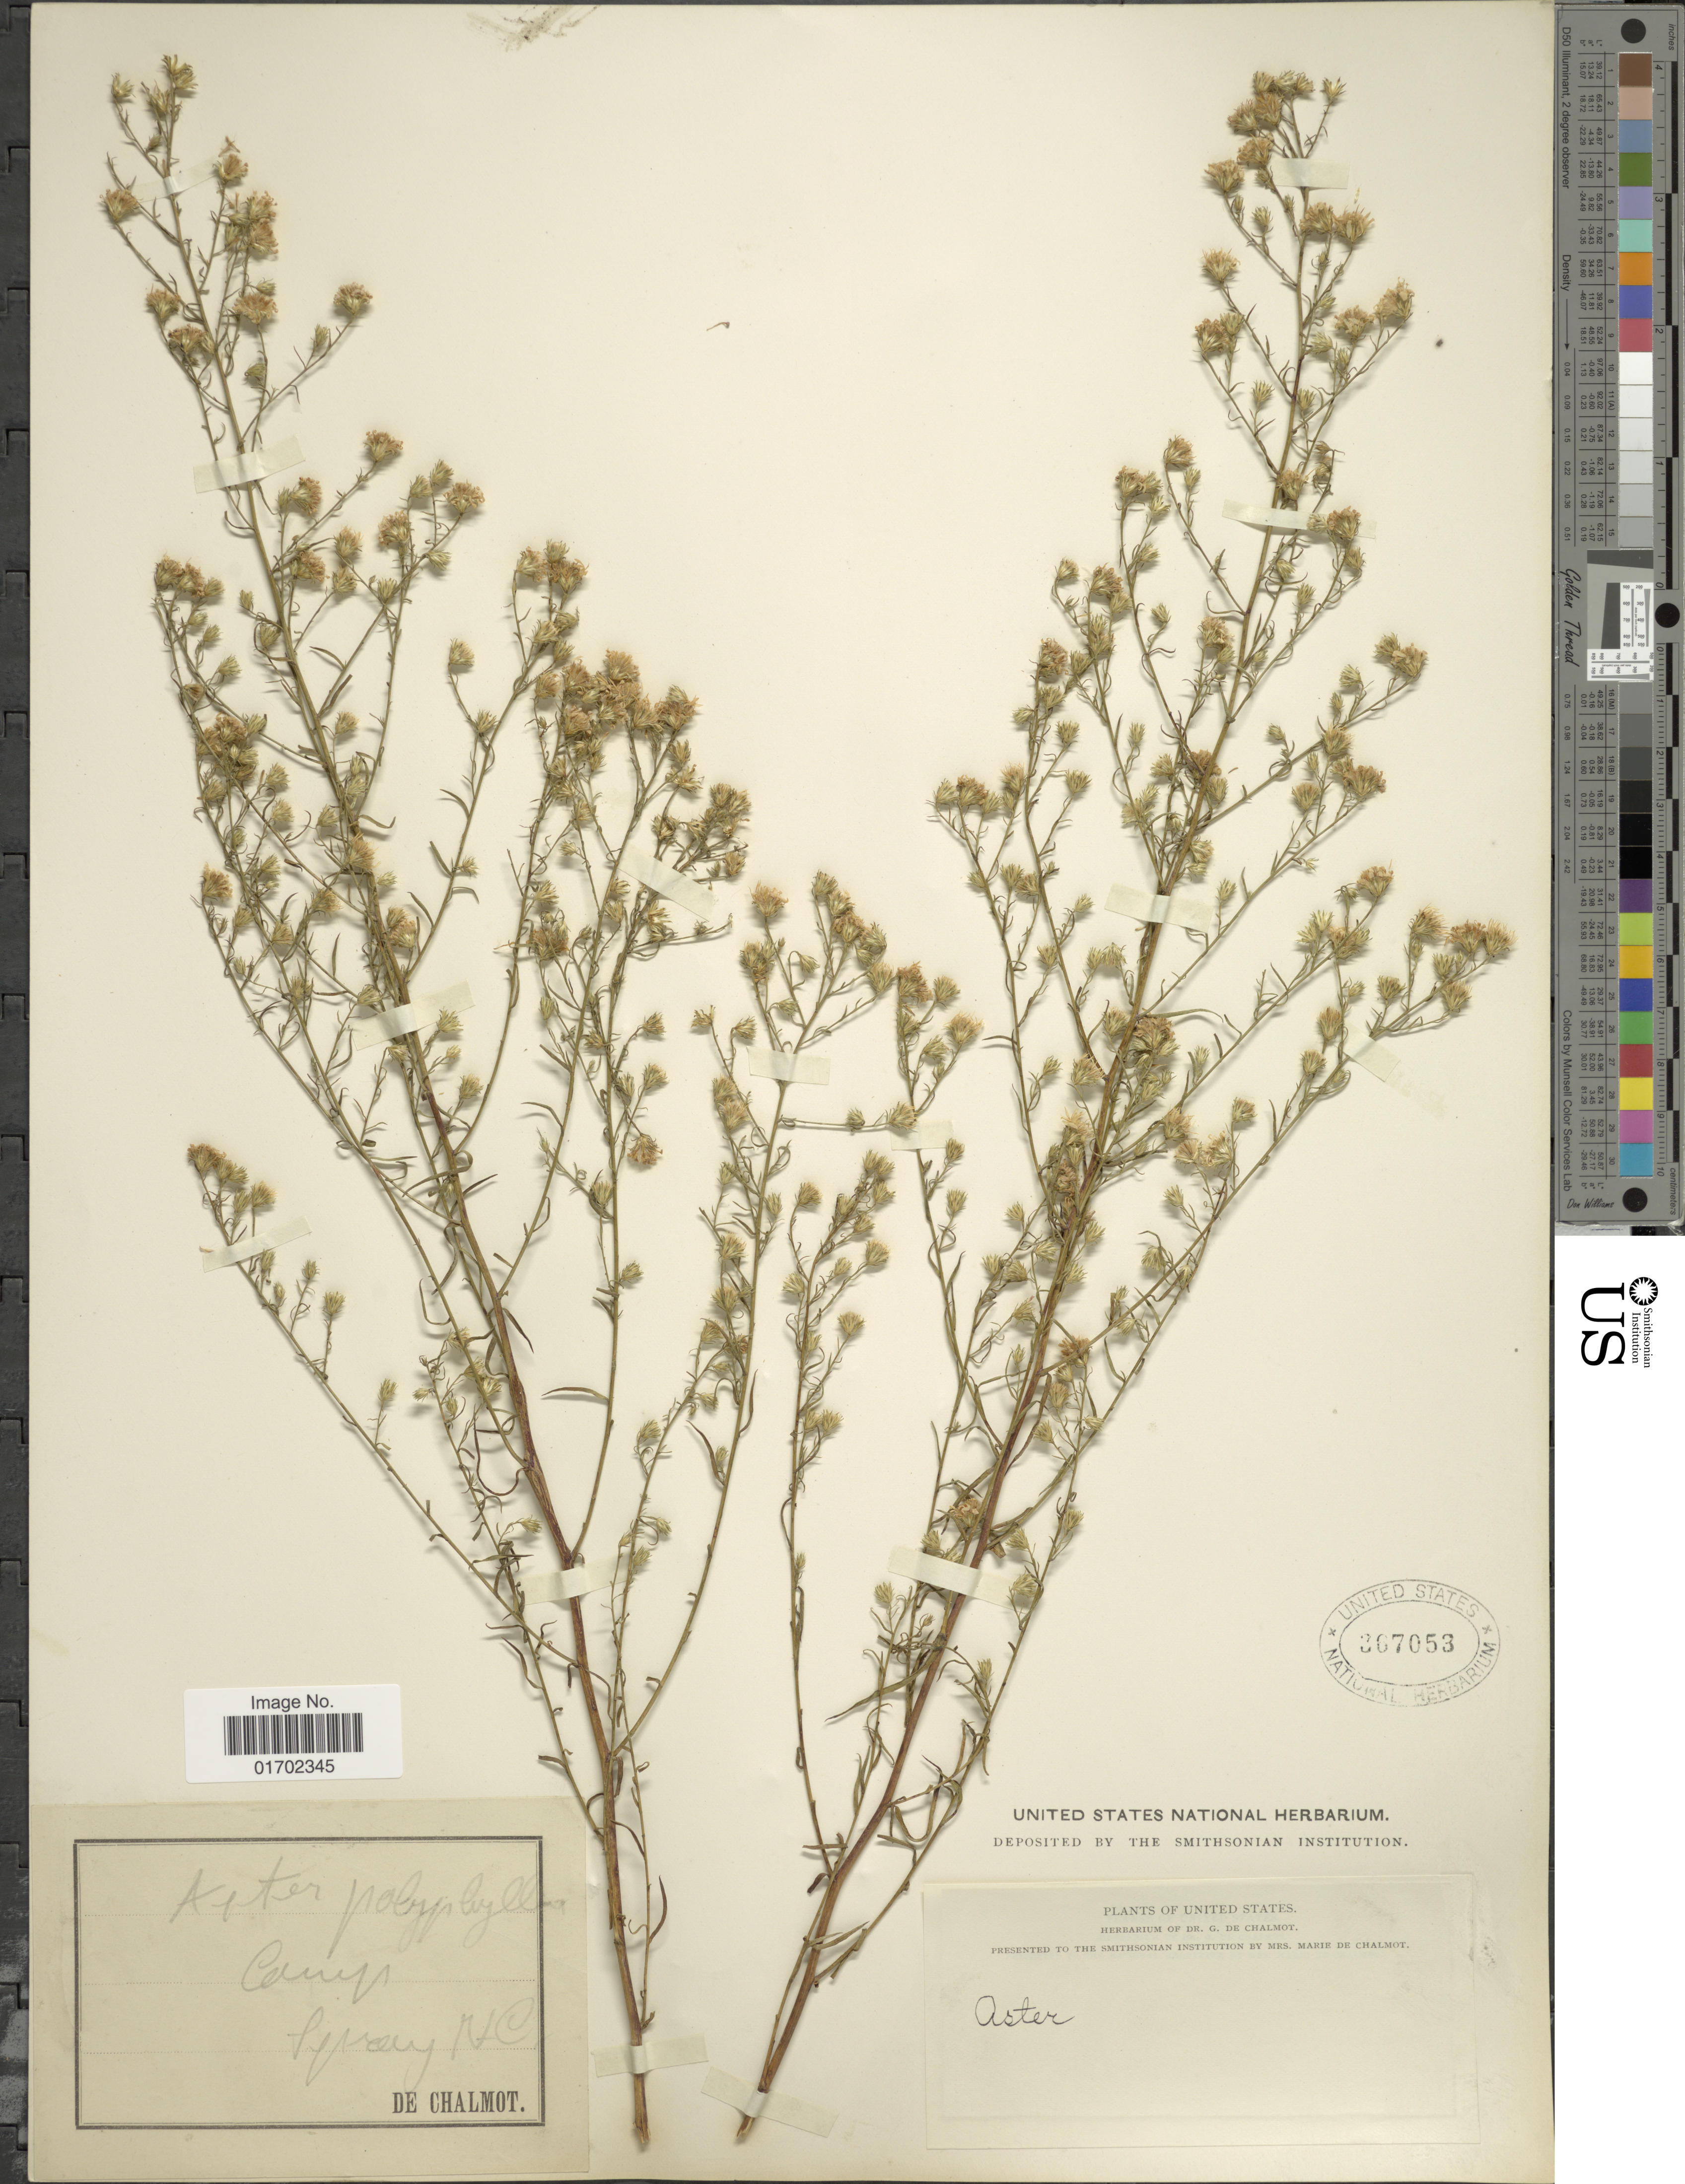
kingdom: Plantae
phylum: Tracheophyta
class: Magnoliopsida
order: Asterales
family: Asteraceae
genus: Symphyotrichum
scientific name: Symphyotrichum pilosum var. pilosum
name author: (Willd.) G.L. Nesom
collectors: G. de Chalmot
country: United States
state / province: North Carolina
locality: Camp, Surry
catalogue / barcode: US 367053